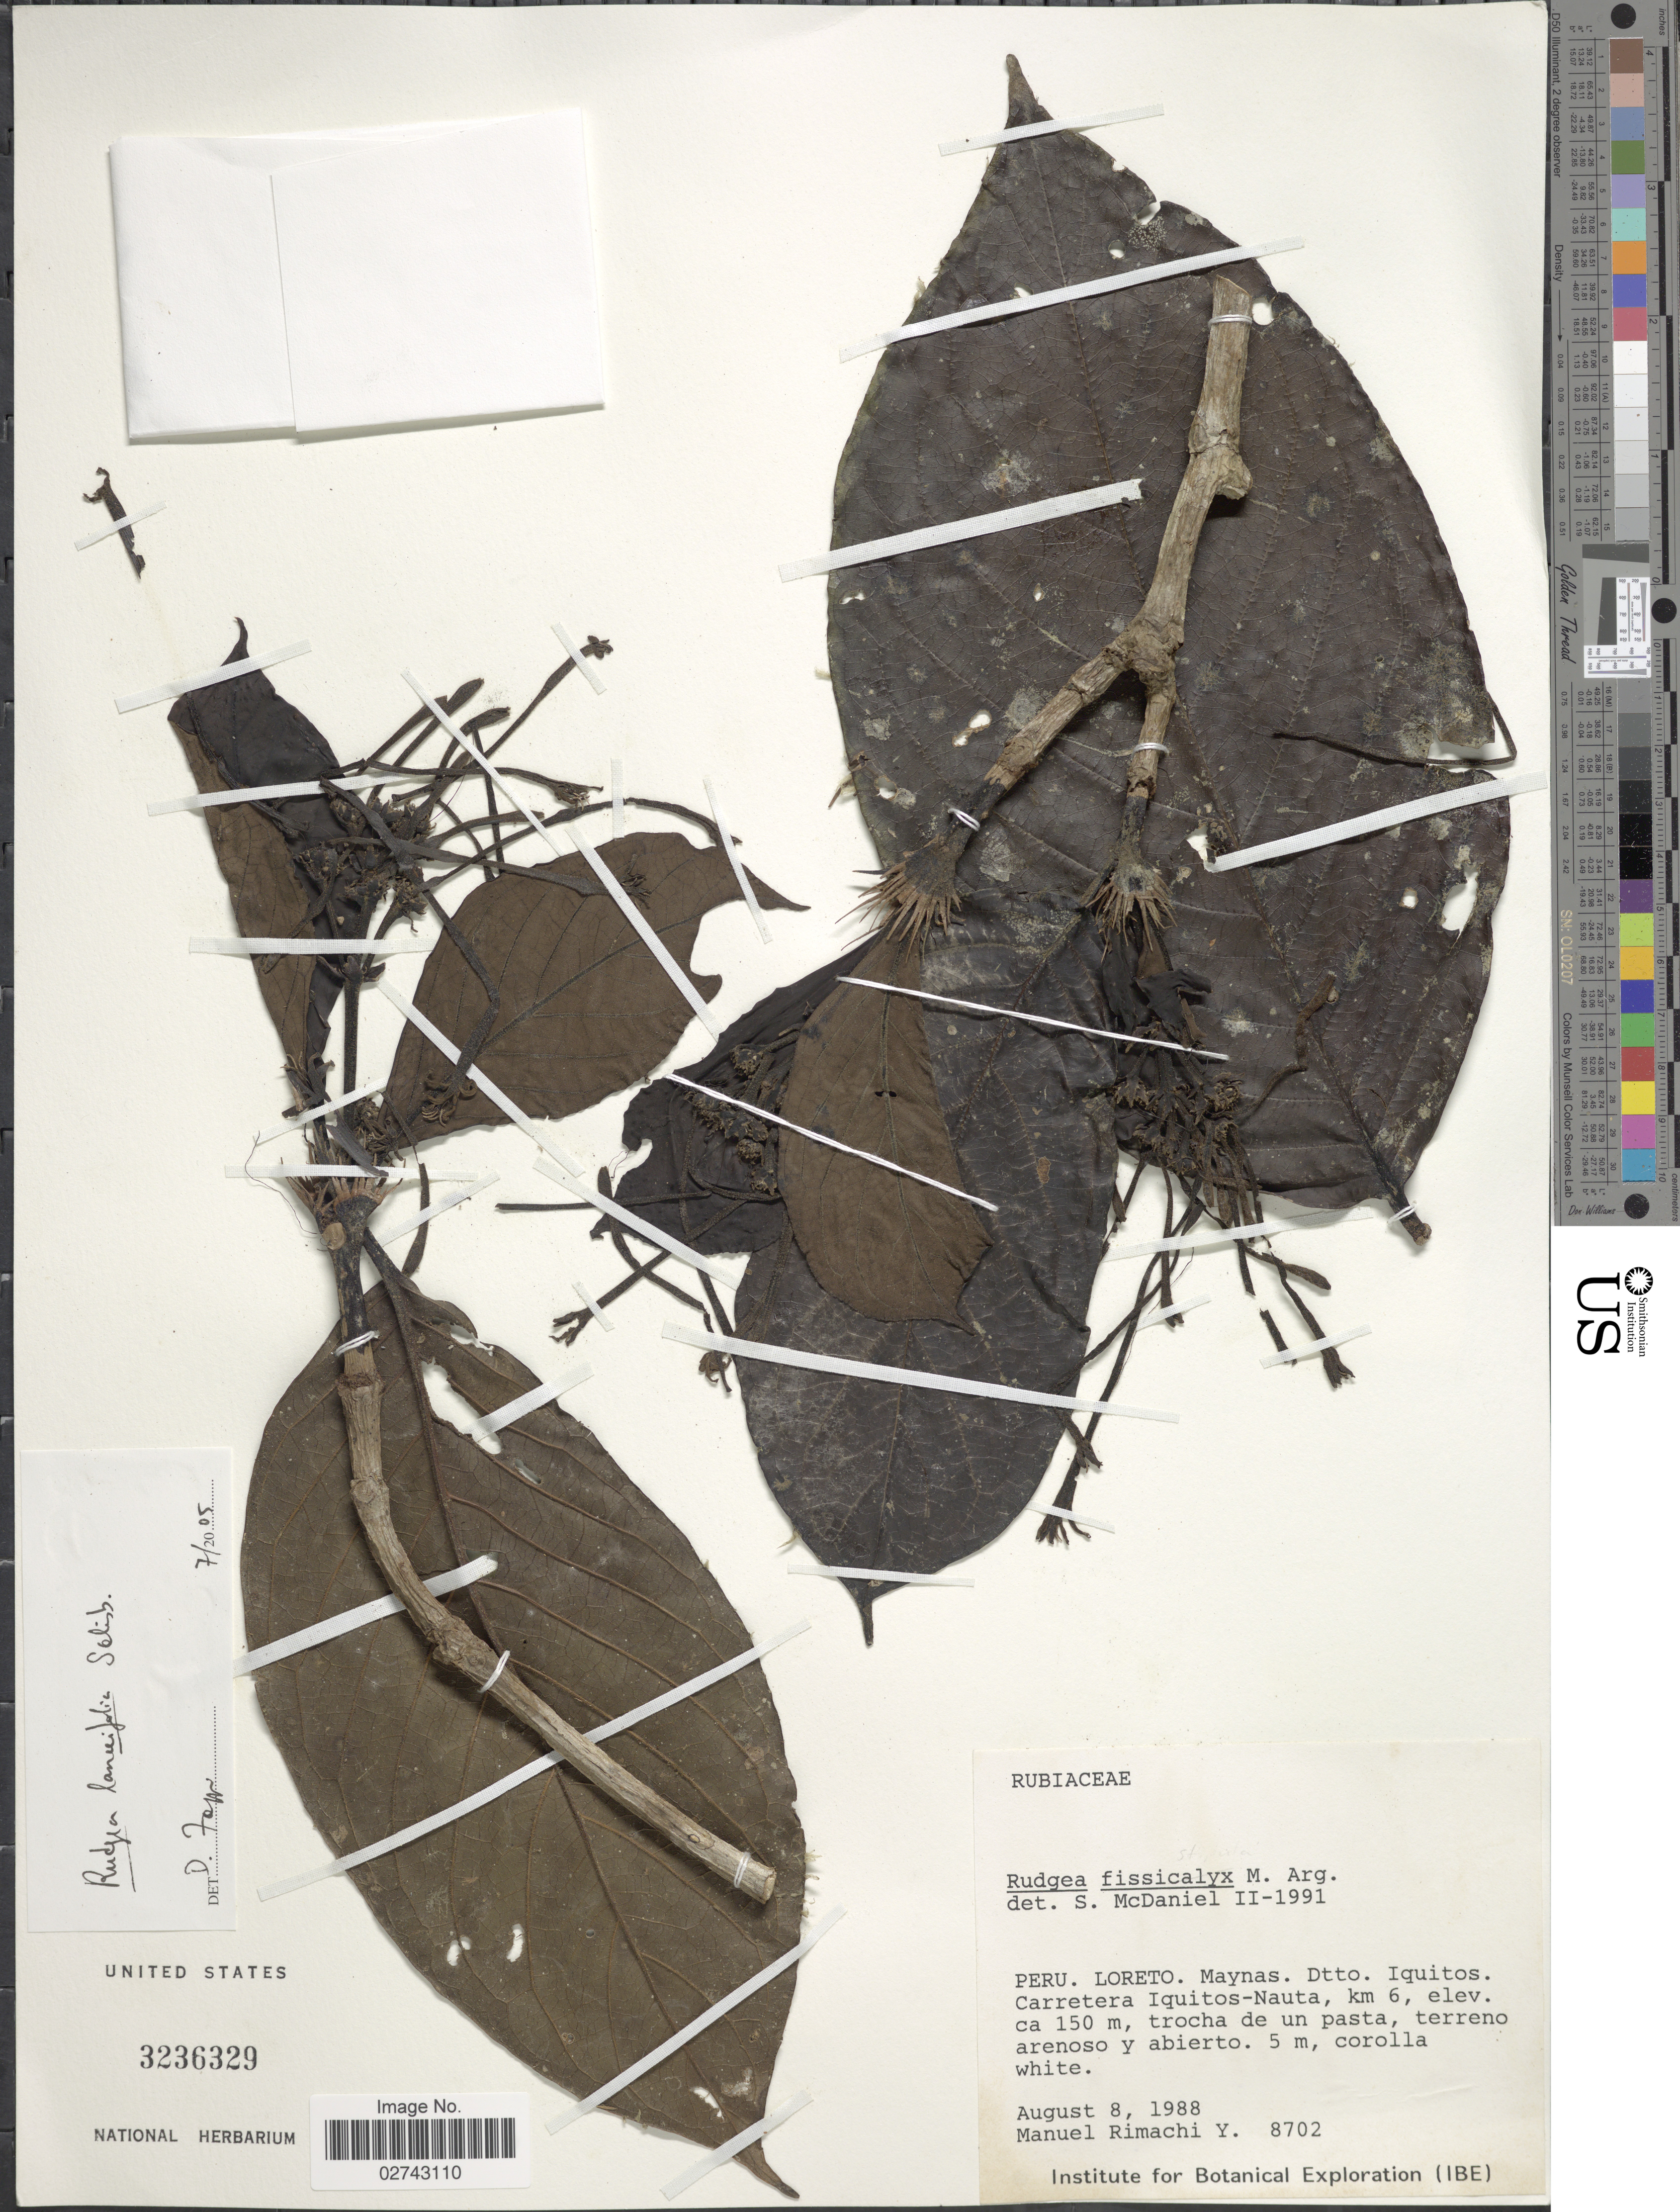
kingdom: Plantae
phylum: Tracheophyta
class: Magnoliopsida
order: Gentianales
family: Rubiaceae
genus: Rudgea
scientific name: Rudgea lanceifolia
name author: Salisb.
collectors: M. Rimachi Y.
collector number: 8702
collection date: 1988-08-08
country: Peru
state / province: Loreto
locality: Maynas. Dtto. Iquitos. Carretera Iquitos-Nauta, km 6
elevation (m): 150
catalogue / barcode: US 3236329